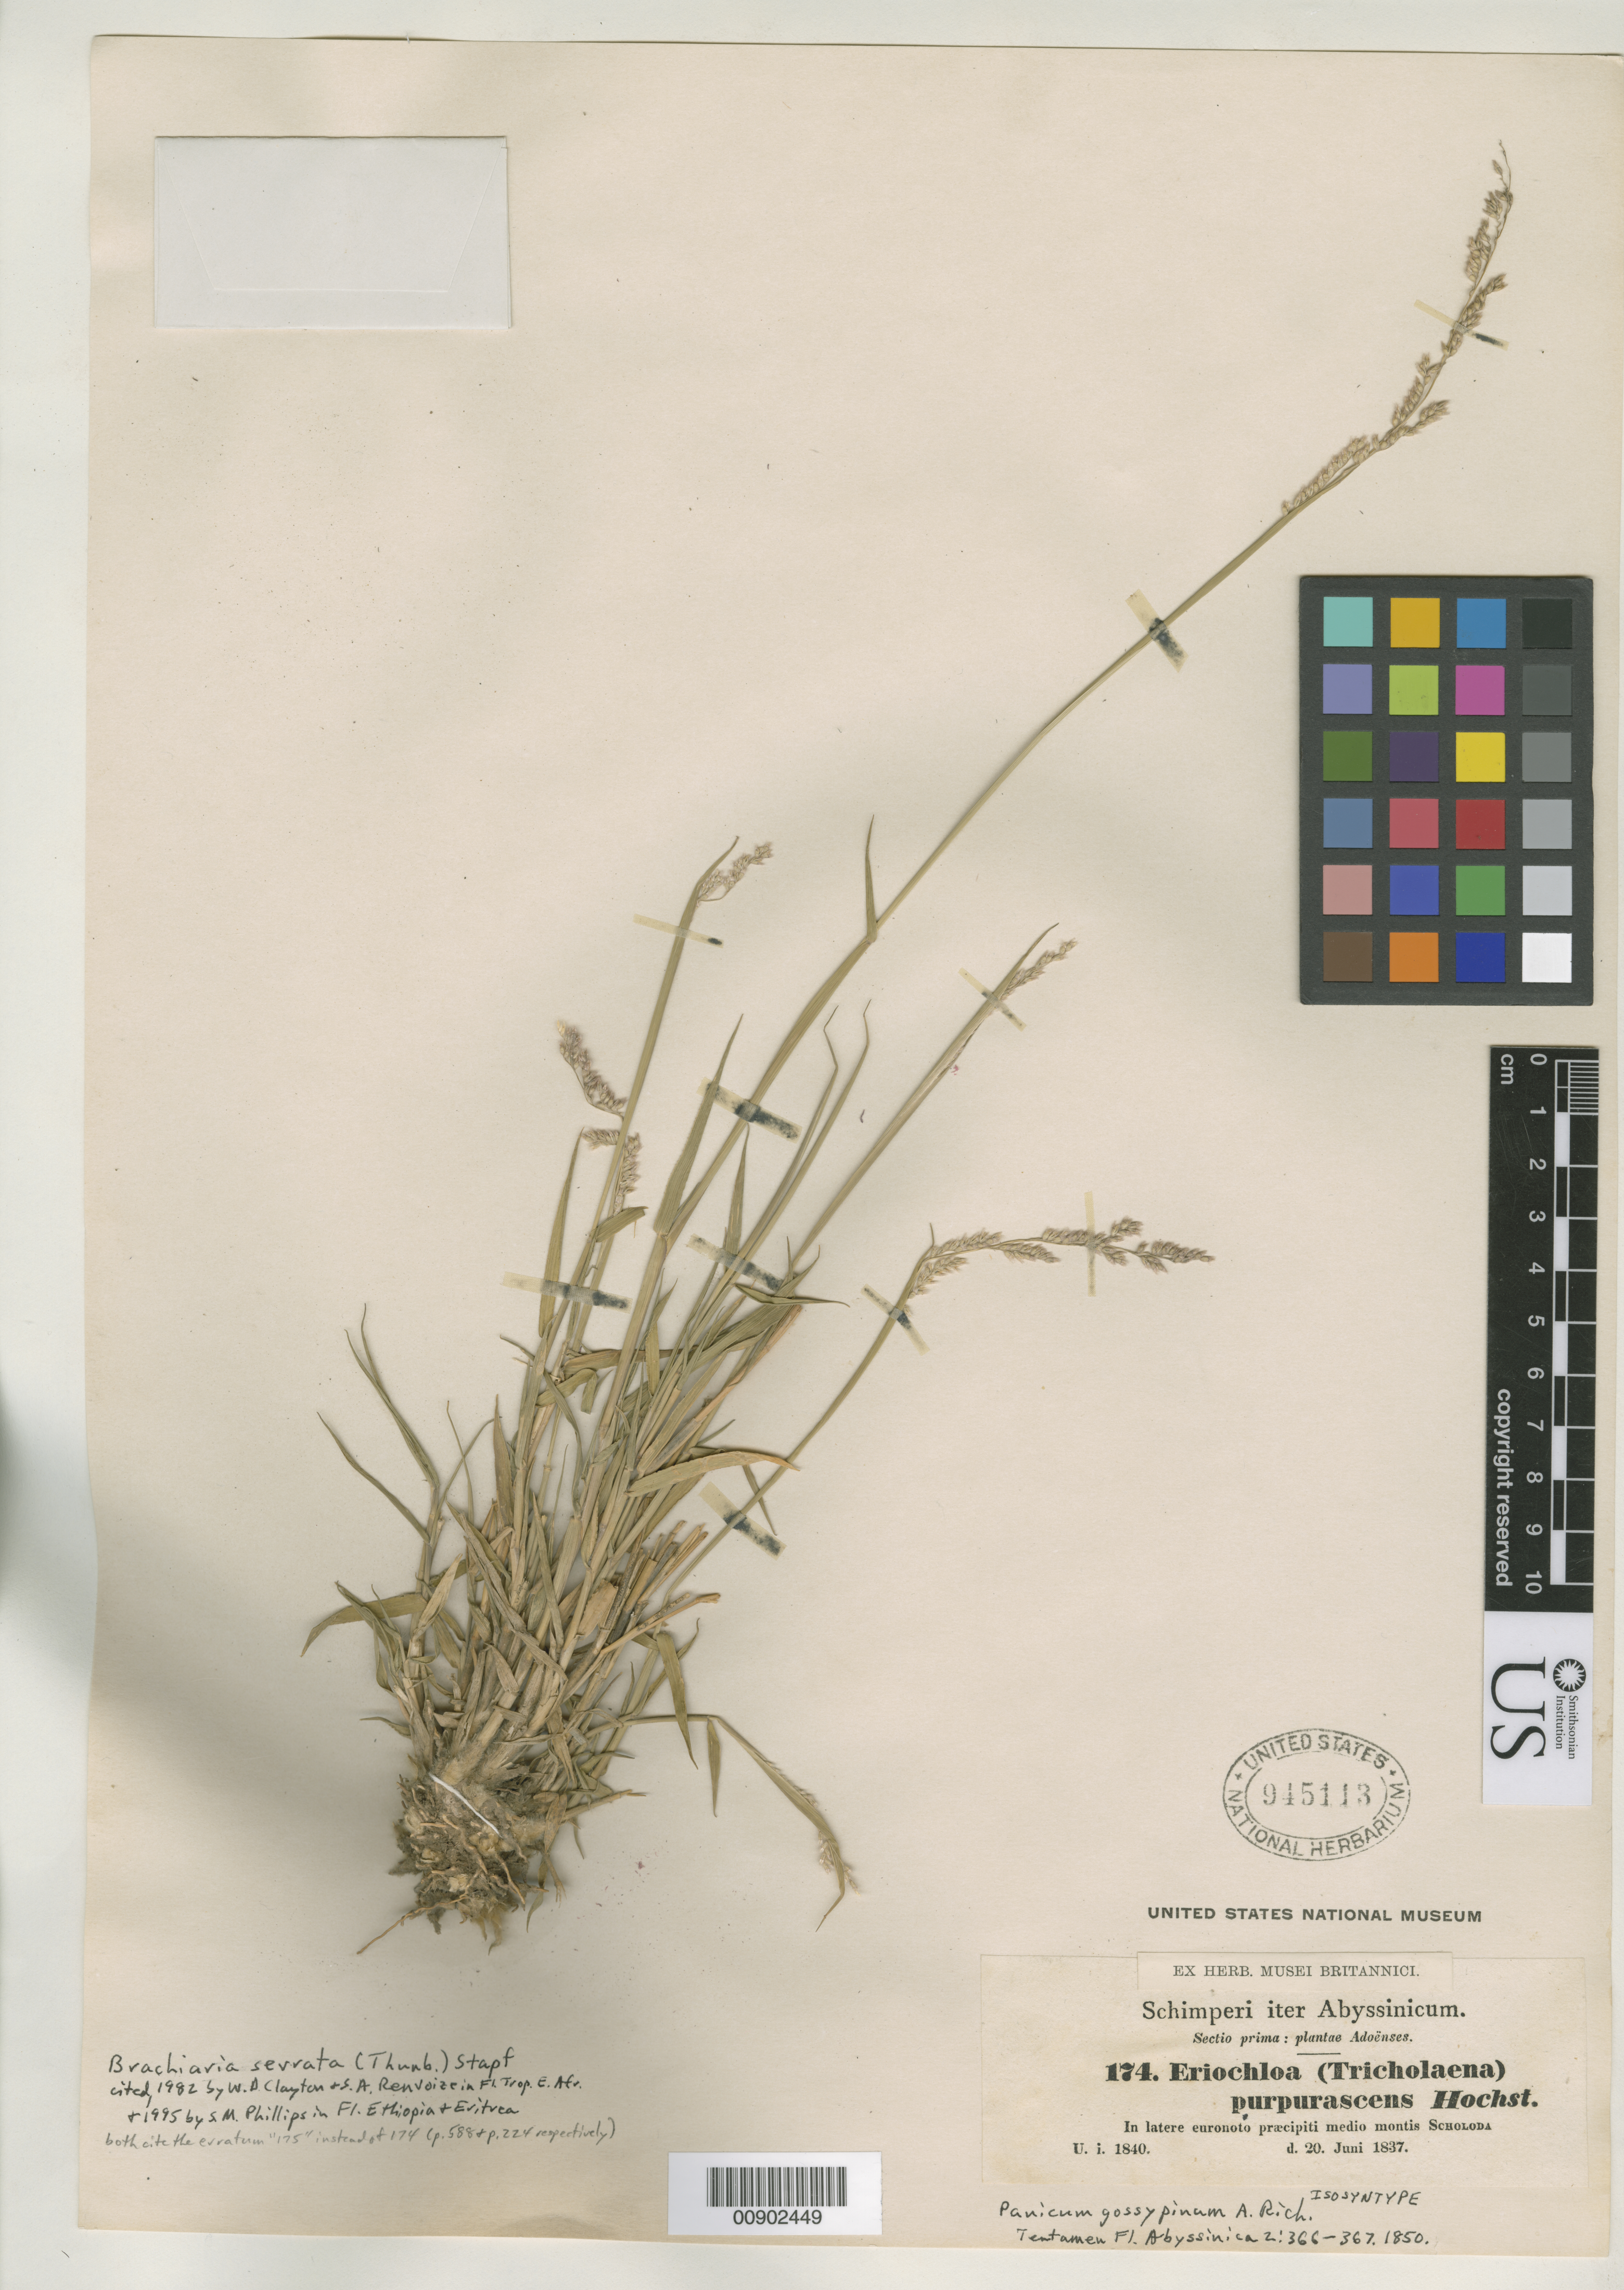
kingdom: Plantae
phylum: Tracheophyta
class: Liliopsida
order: Poales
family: Poaceae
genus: Panicum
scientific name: Panicum gossypinum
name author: A. Rich.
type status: Isosyntype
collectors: G. W. Schimper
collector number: I 174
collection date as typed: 20 Jun 1837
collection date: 1837-06-20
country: Ethiopia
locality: In latere euronoto praecipiti medio montis Scholoda [protologue, "Crescit in latere Euronoto, et medio montis Selleuda prope Adoua, mense Junio"]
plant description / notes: Later homonym of Panicum gossipinum Hook.f. & Arn. (1841). Currently accepted name as cited by Clayton & Renvoize in Fl. Trop. E. Africa (1982) & Phillips in Fl. Ethiopia & Eritrea (1995).; Protologue cites "sect. I, no. 175" (not 174).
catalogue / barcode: US 945113